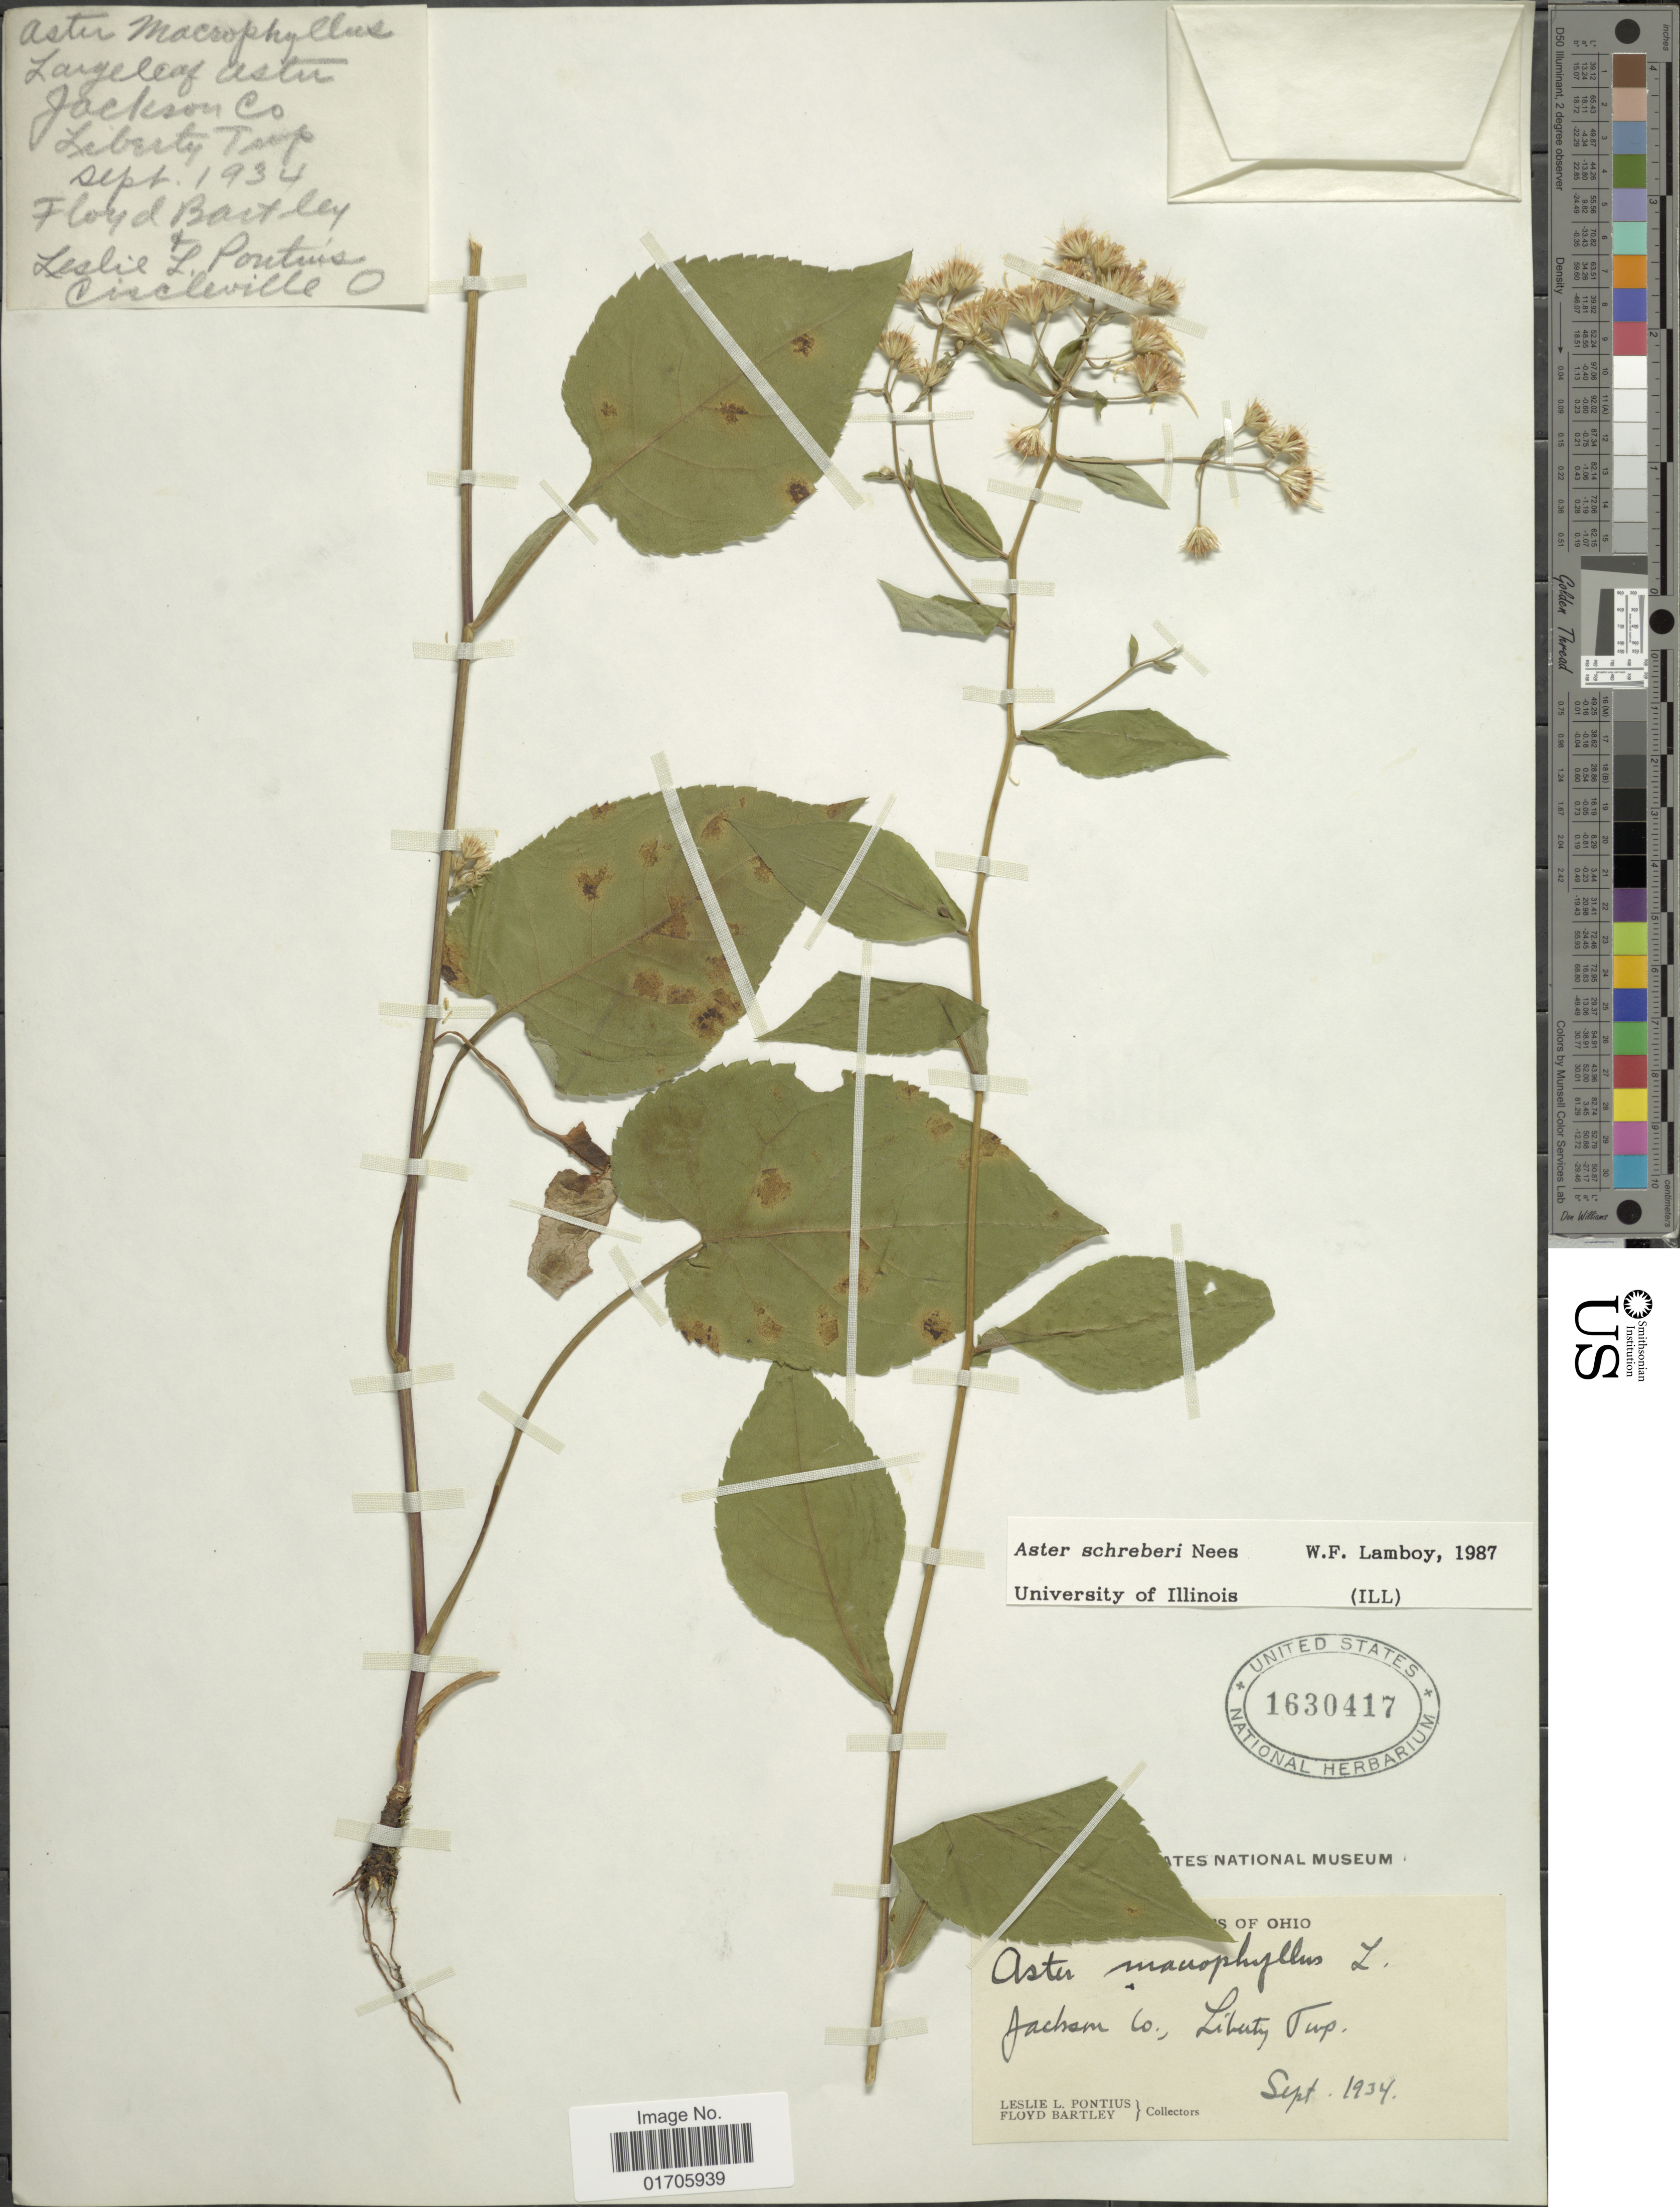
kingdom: Plantae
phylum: Tracheophyta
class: Magnoliopsida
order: Asterales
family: Asteraceae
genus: Eurybia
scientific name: Eurybia schreberi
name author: (Nees) Nees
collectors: L. Pontius & F. Bartley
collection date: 1934-09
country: United States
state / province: Ohio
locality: Ohio. Jackson Co., Liberty Twp.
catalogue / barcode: US 1630417